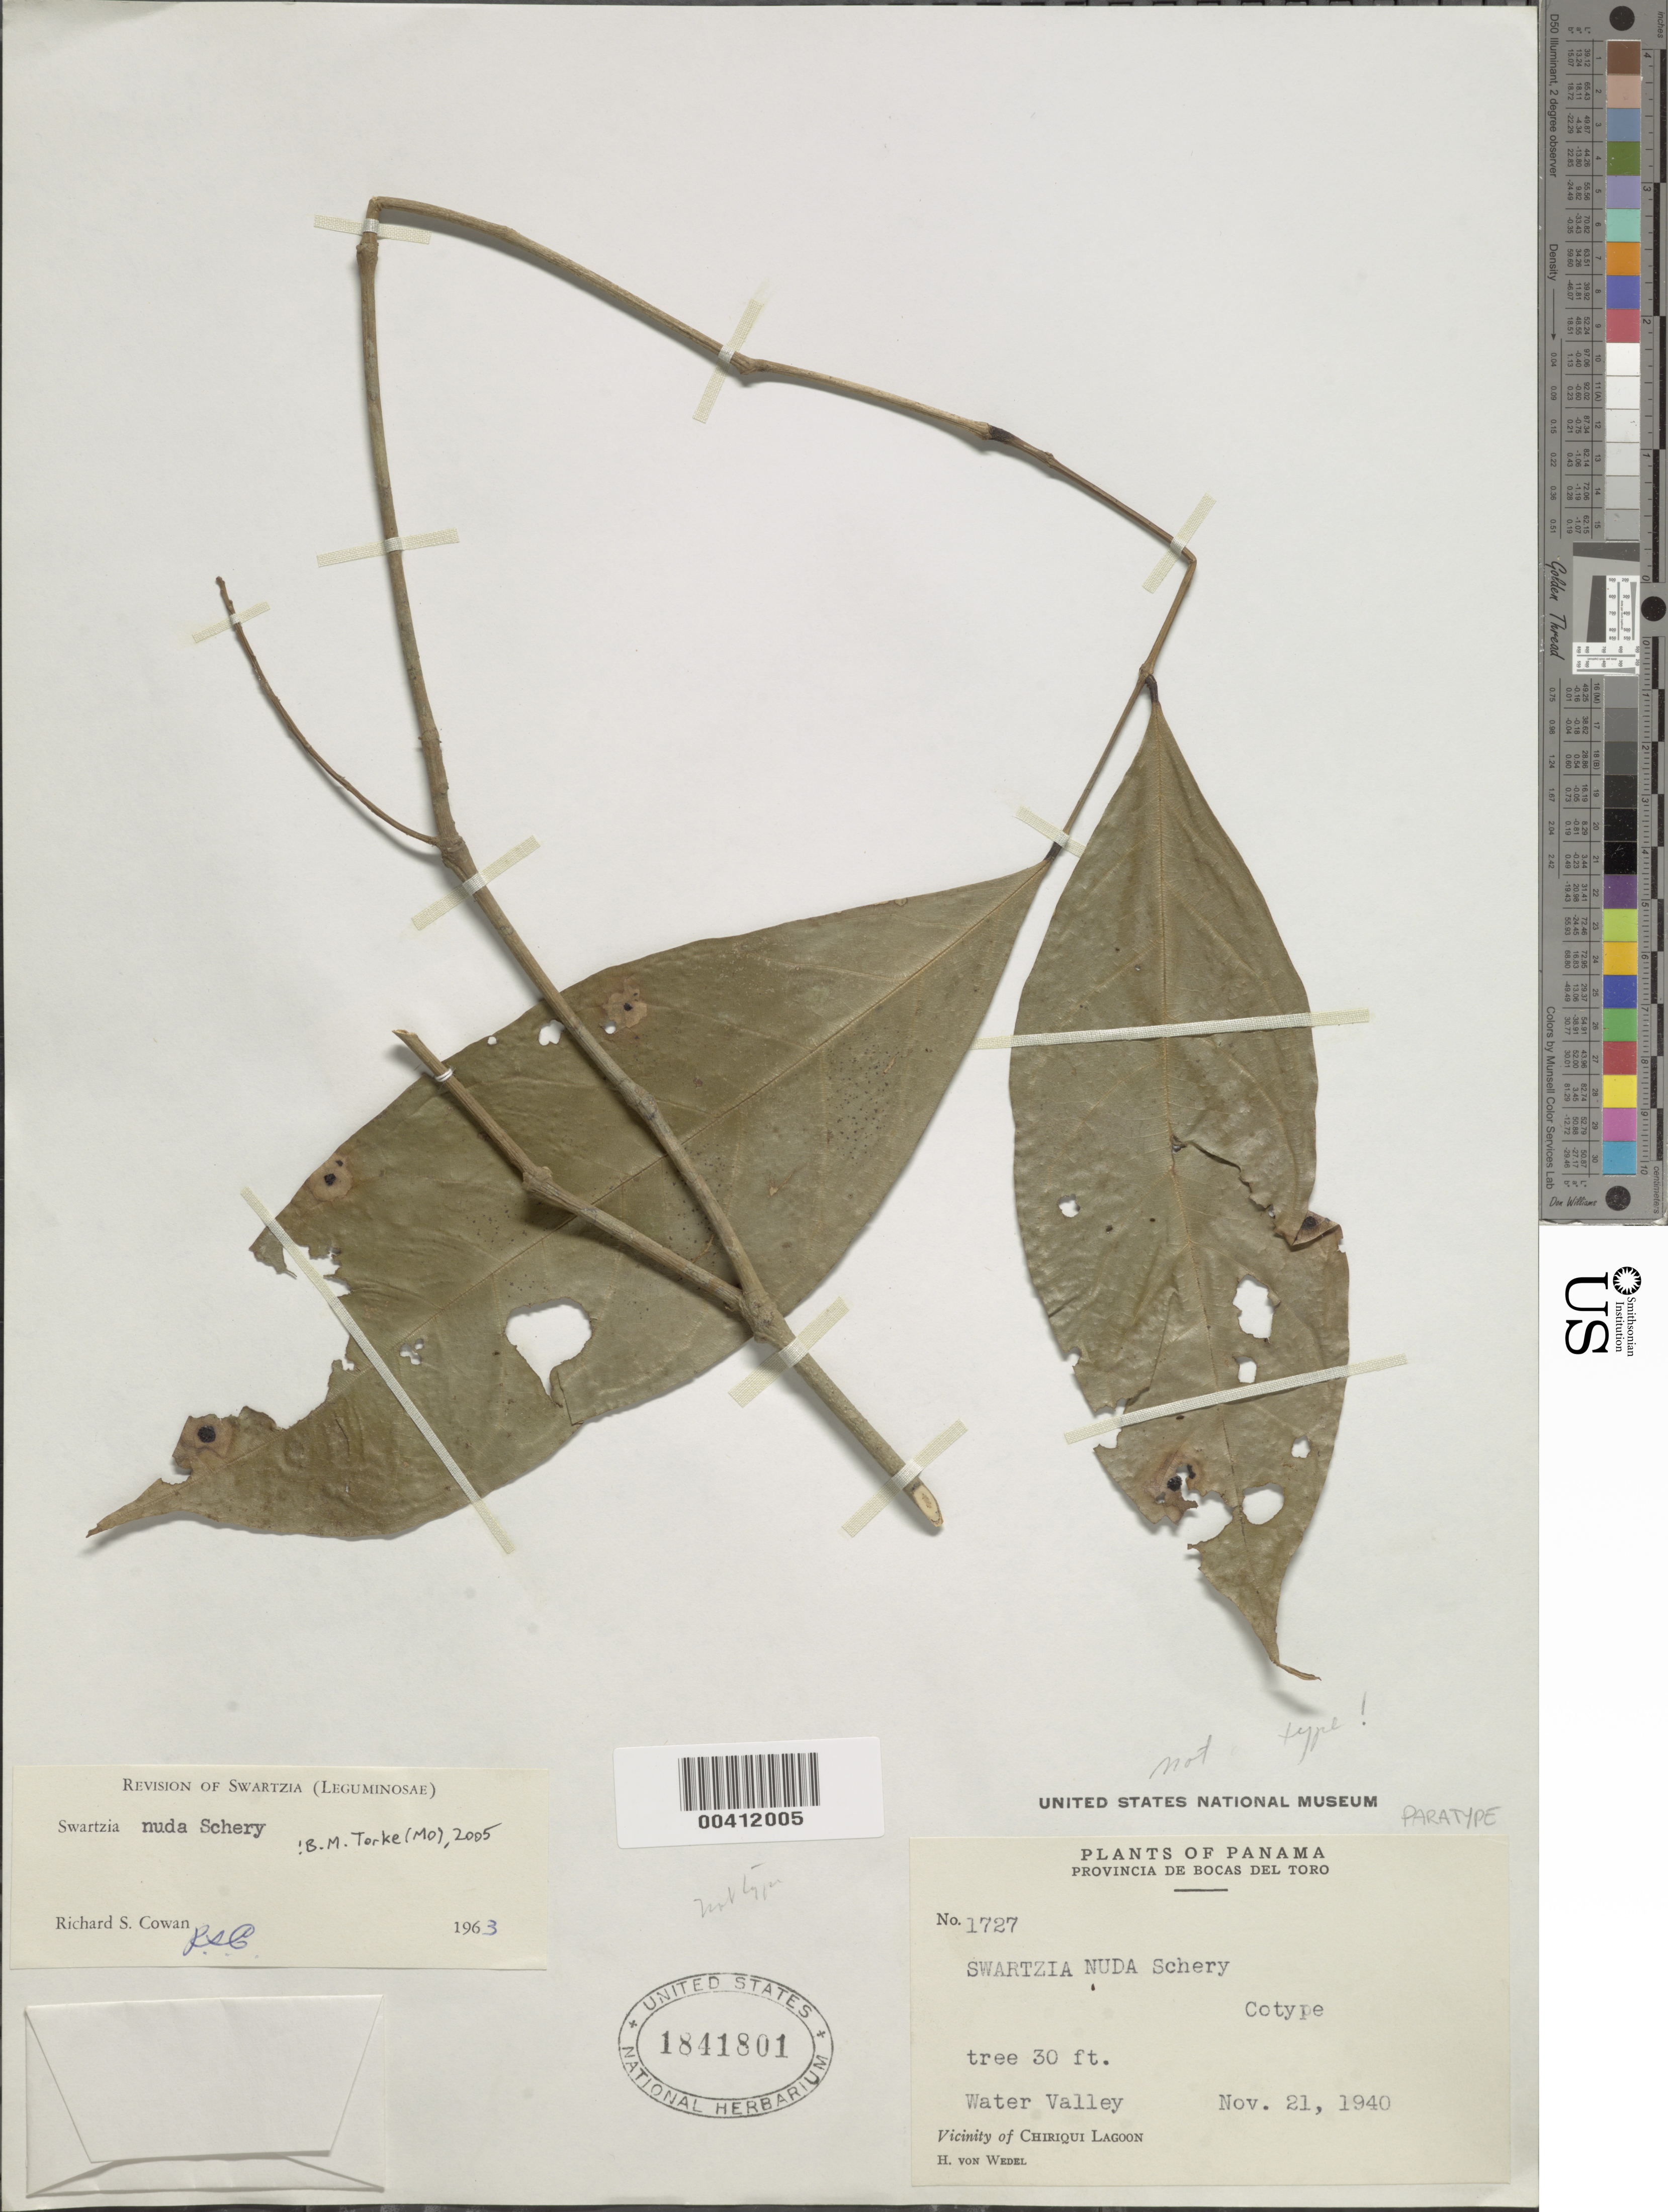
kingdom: Plantae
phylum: Tracheophyta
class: Magnoliopsida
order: Fabales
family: Fabaceae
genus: Swartzia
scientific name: Swartzia nuda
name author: Schery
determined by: Cowan, R. S.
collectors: H. von Wedel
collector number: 1727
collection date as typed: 21 Nov 1940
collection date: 1940-11-21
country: Panama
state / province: Bocas del Toro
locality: Vicinity of Chiriquí Lagoon, Water Valley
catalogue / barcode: US 1841801